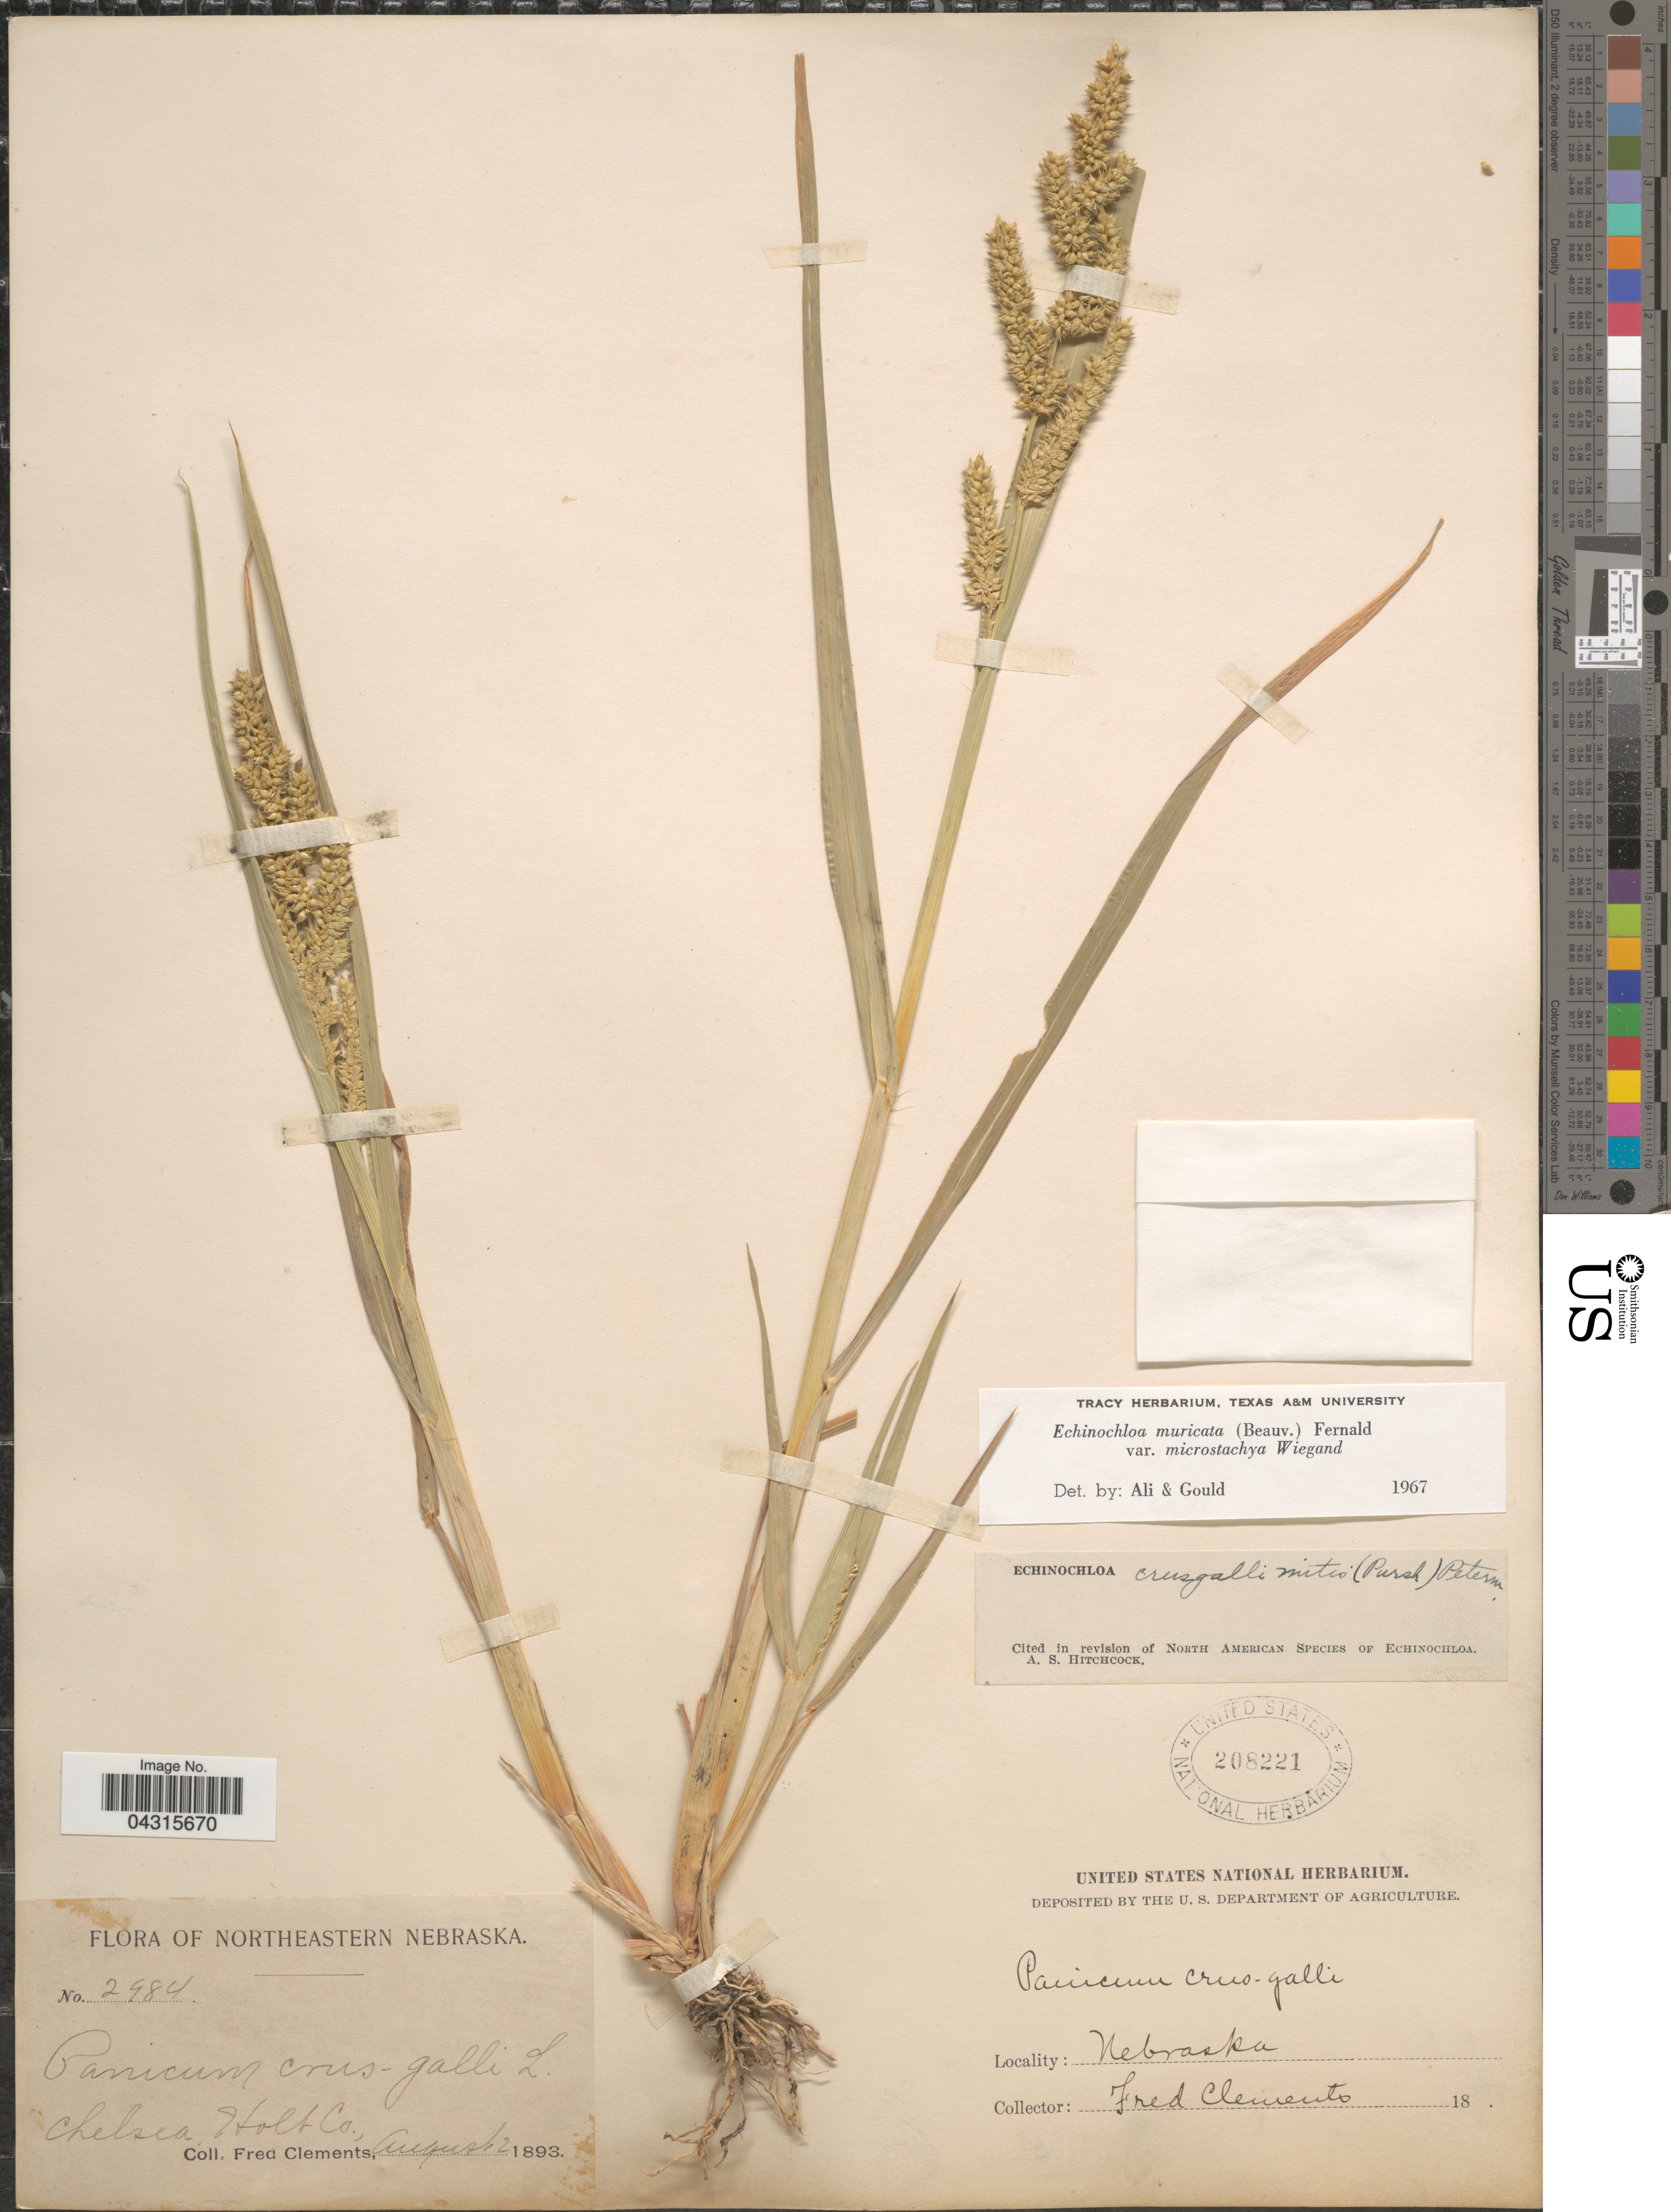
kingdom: Plantae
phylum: Tracheophyta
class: Liliopsida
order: Poales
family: Poaceae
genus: Echinochloa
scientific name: Echinochloa muricata var. microstachya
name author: Wiegand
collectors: F. Clements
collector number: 2984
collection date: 1893-08-02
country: United States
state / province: Nebraska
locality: Northeastern Nebraska. Chelsea, Holt Co.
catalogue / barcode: US 208221